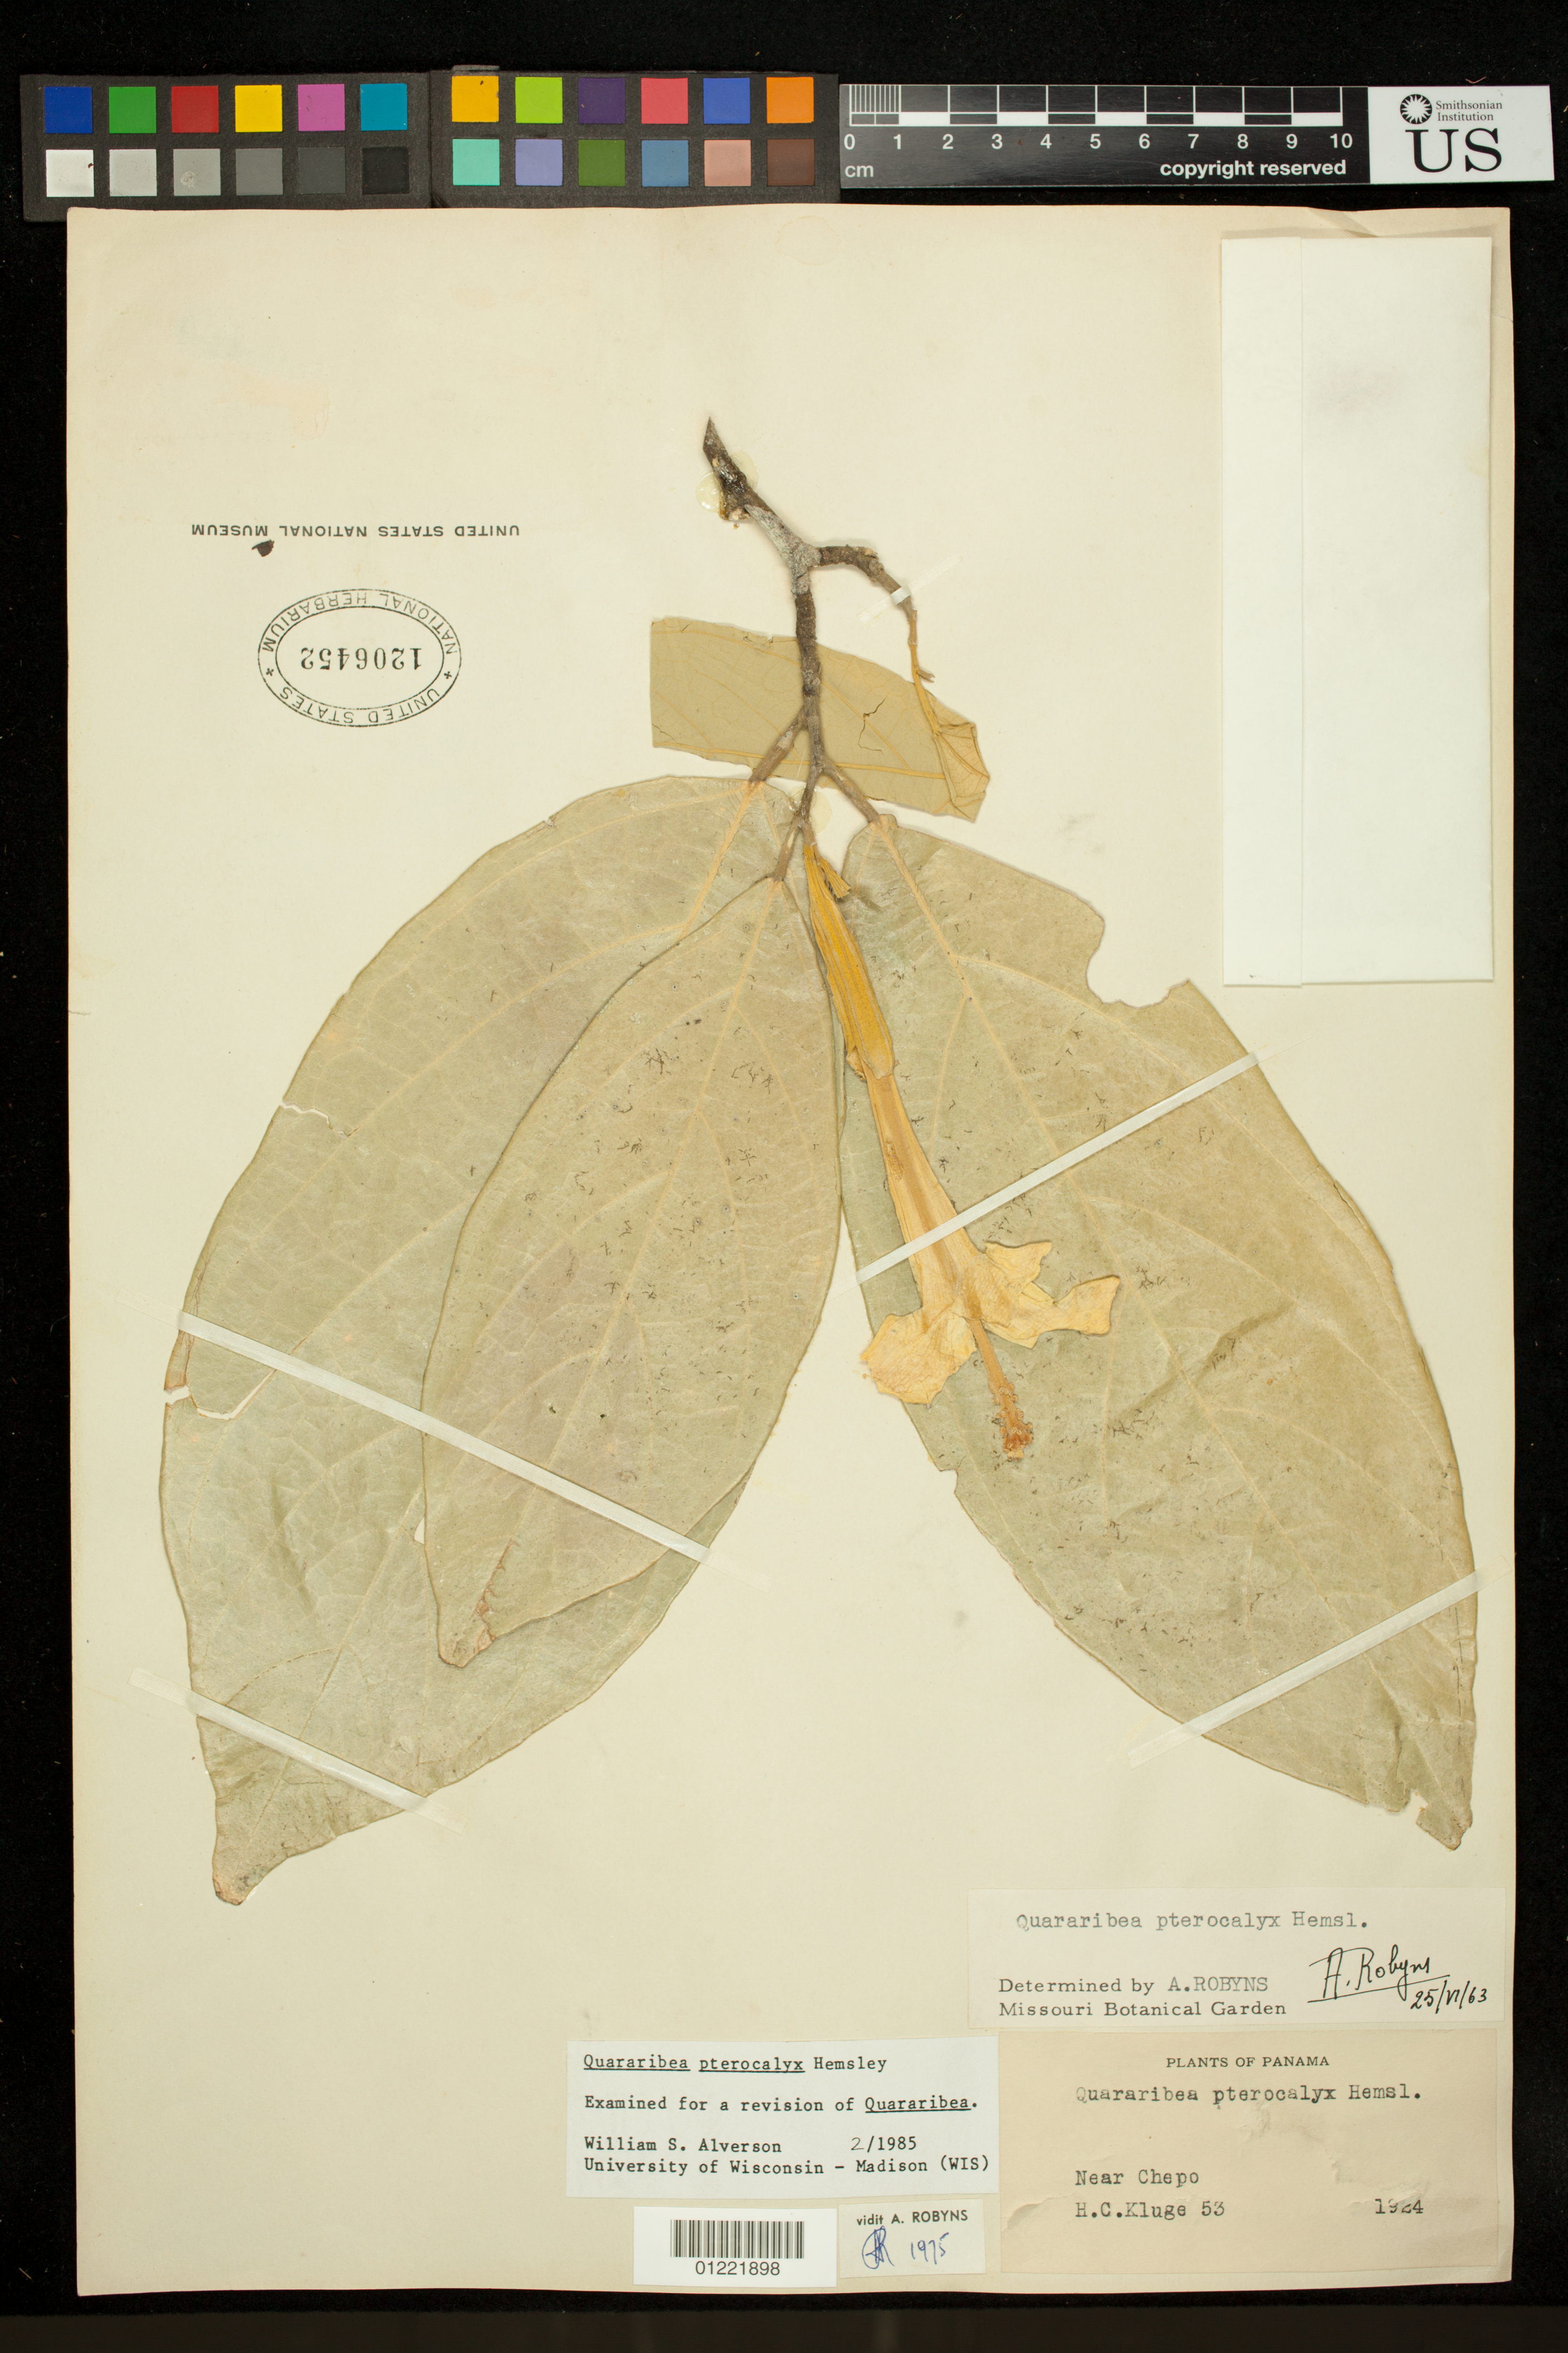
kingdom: Plantae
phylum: Tracheophyta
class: Magnoliopsida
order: Malvales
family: Malvaceae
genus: Quararibea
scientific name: Quararibea pterocalyx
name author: Hemsl.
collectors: H. C. Kluge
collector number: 53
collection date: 1924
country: Panama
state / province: Panamá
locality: Near Chepo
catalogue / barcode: US 1206452